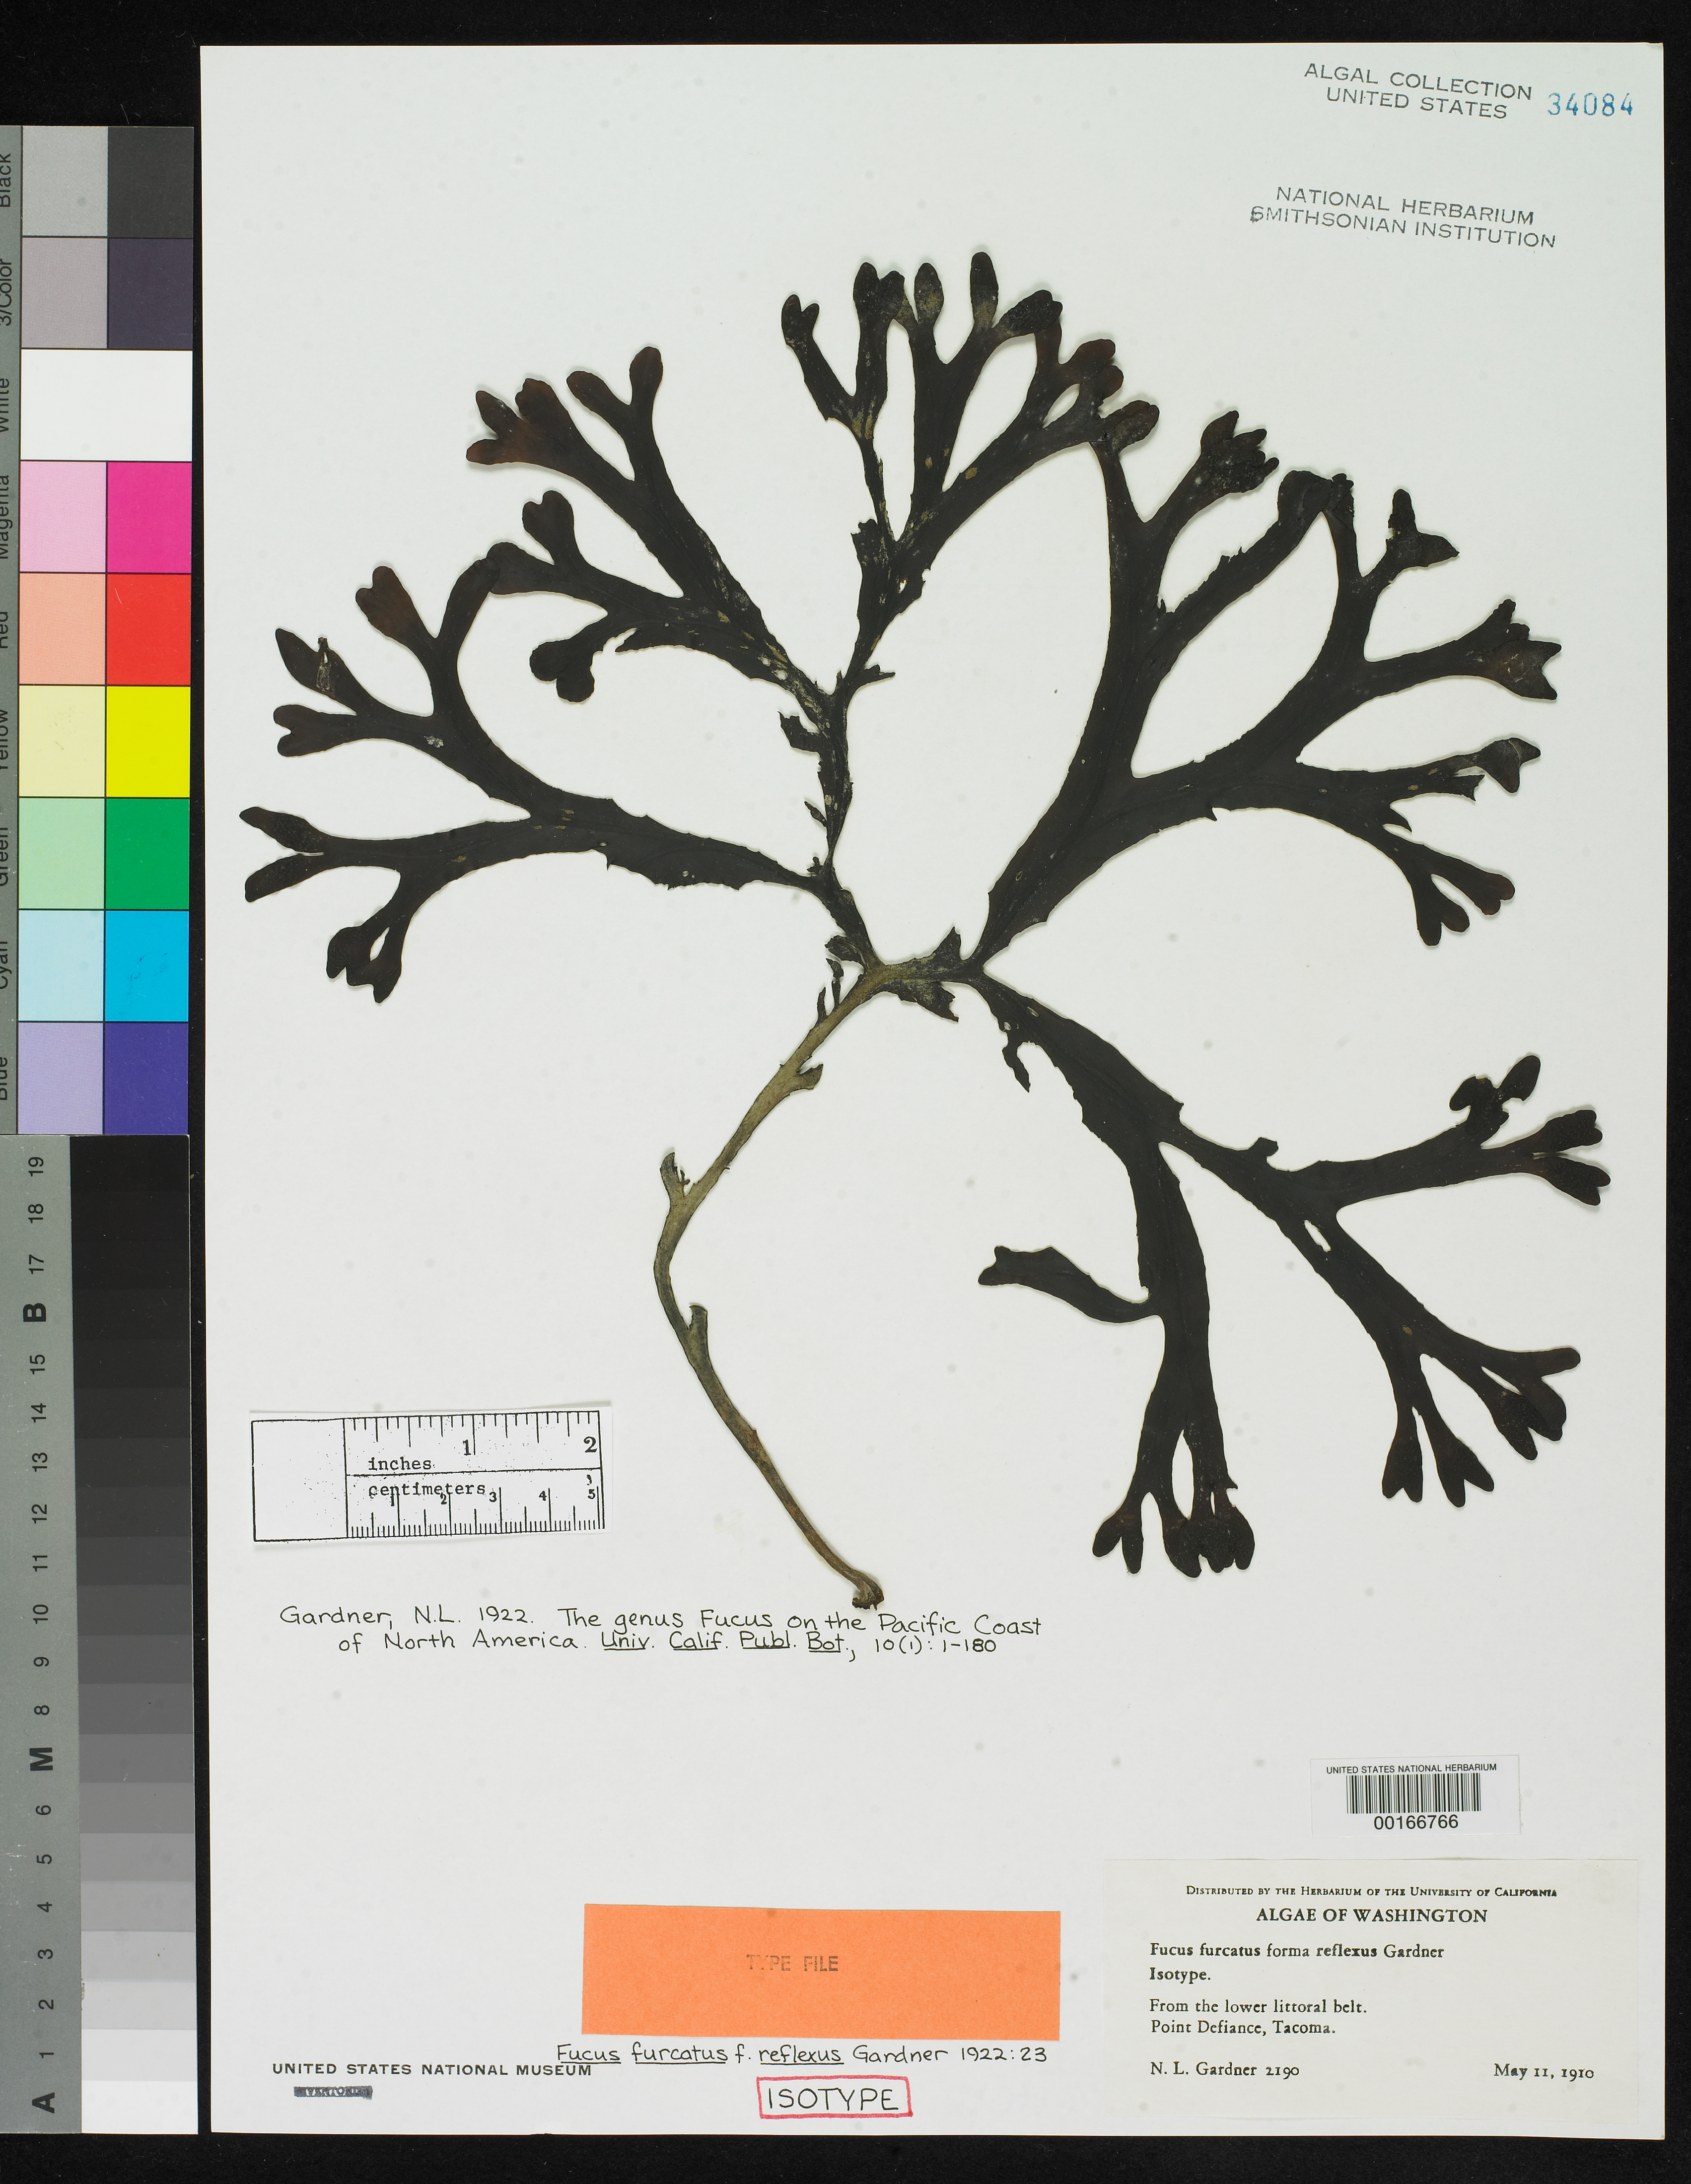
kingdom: Chromista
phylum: Ochrophyta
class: Phaeophyceae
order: Fucales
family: Fucaceae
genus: Fucus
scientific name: Fucus furcatus f. reflexus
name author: N.L. Gardner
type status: Isotype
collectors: N. Gardner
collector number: NLG 2190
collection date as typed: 11 May 1910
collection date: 1910-05-11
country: United States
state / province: Washington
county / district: Pierce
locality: Point Defiance, Tacoma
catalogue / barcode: US 34084